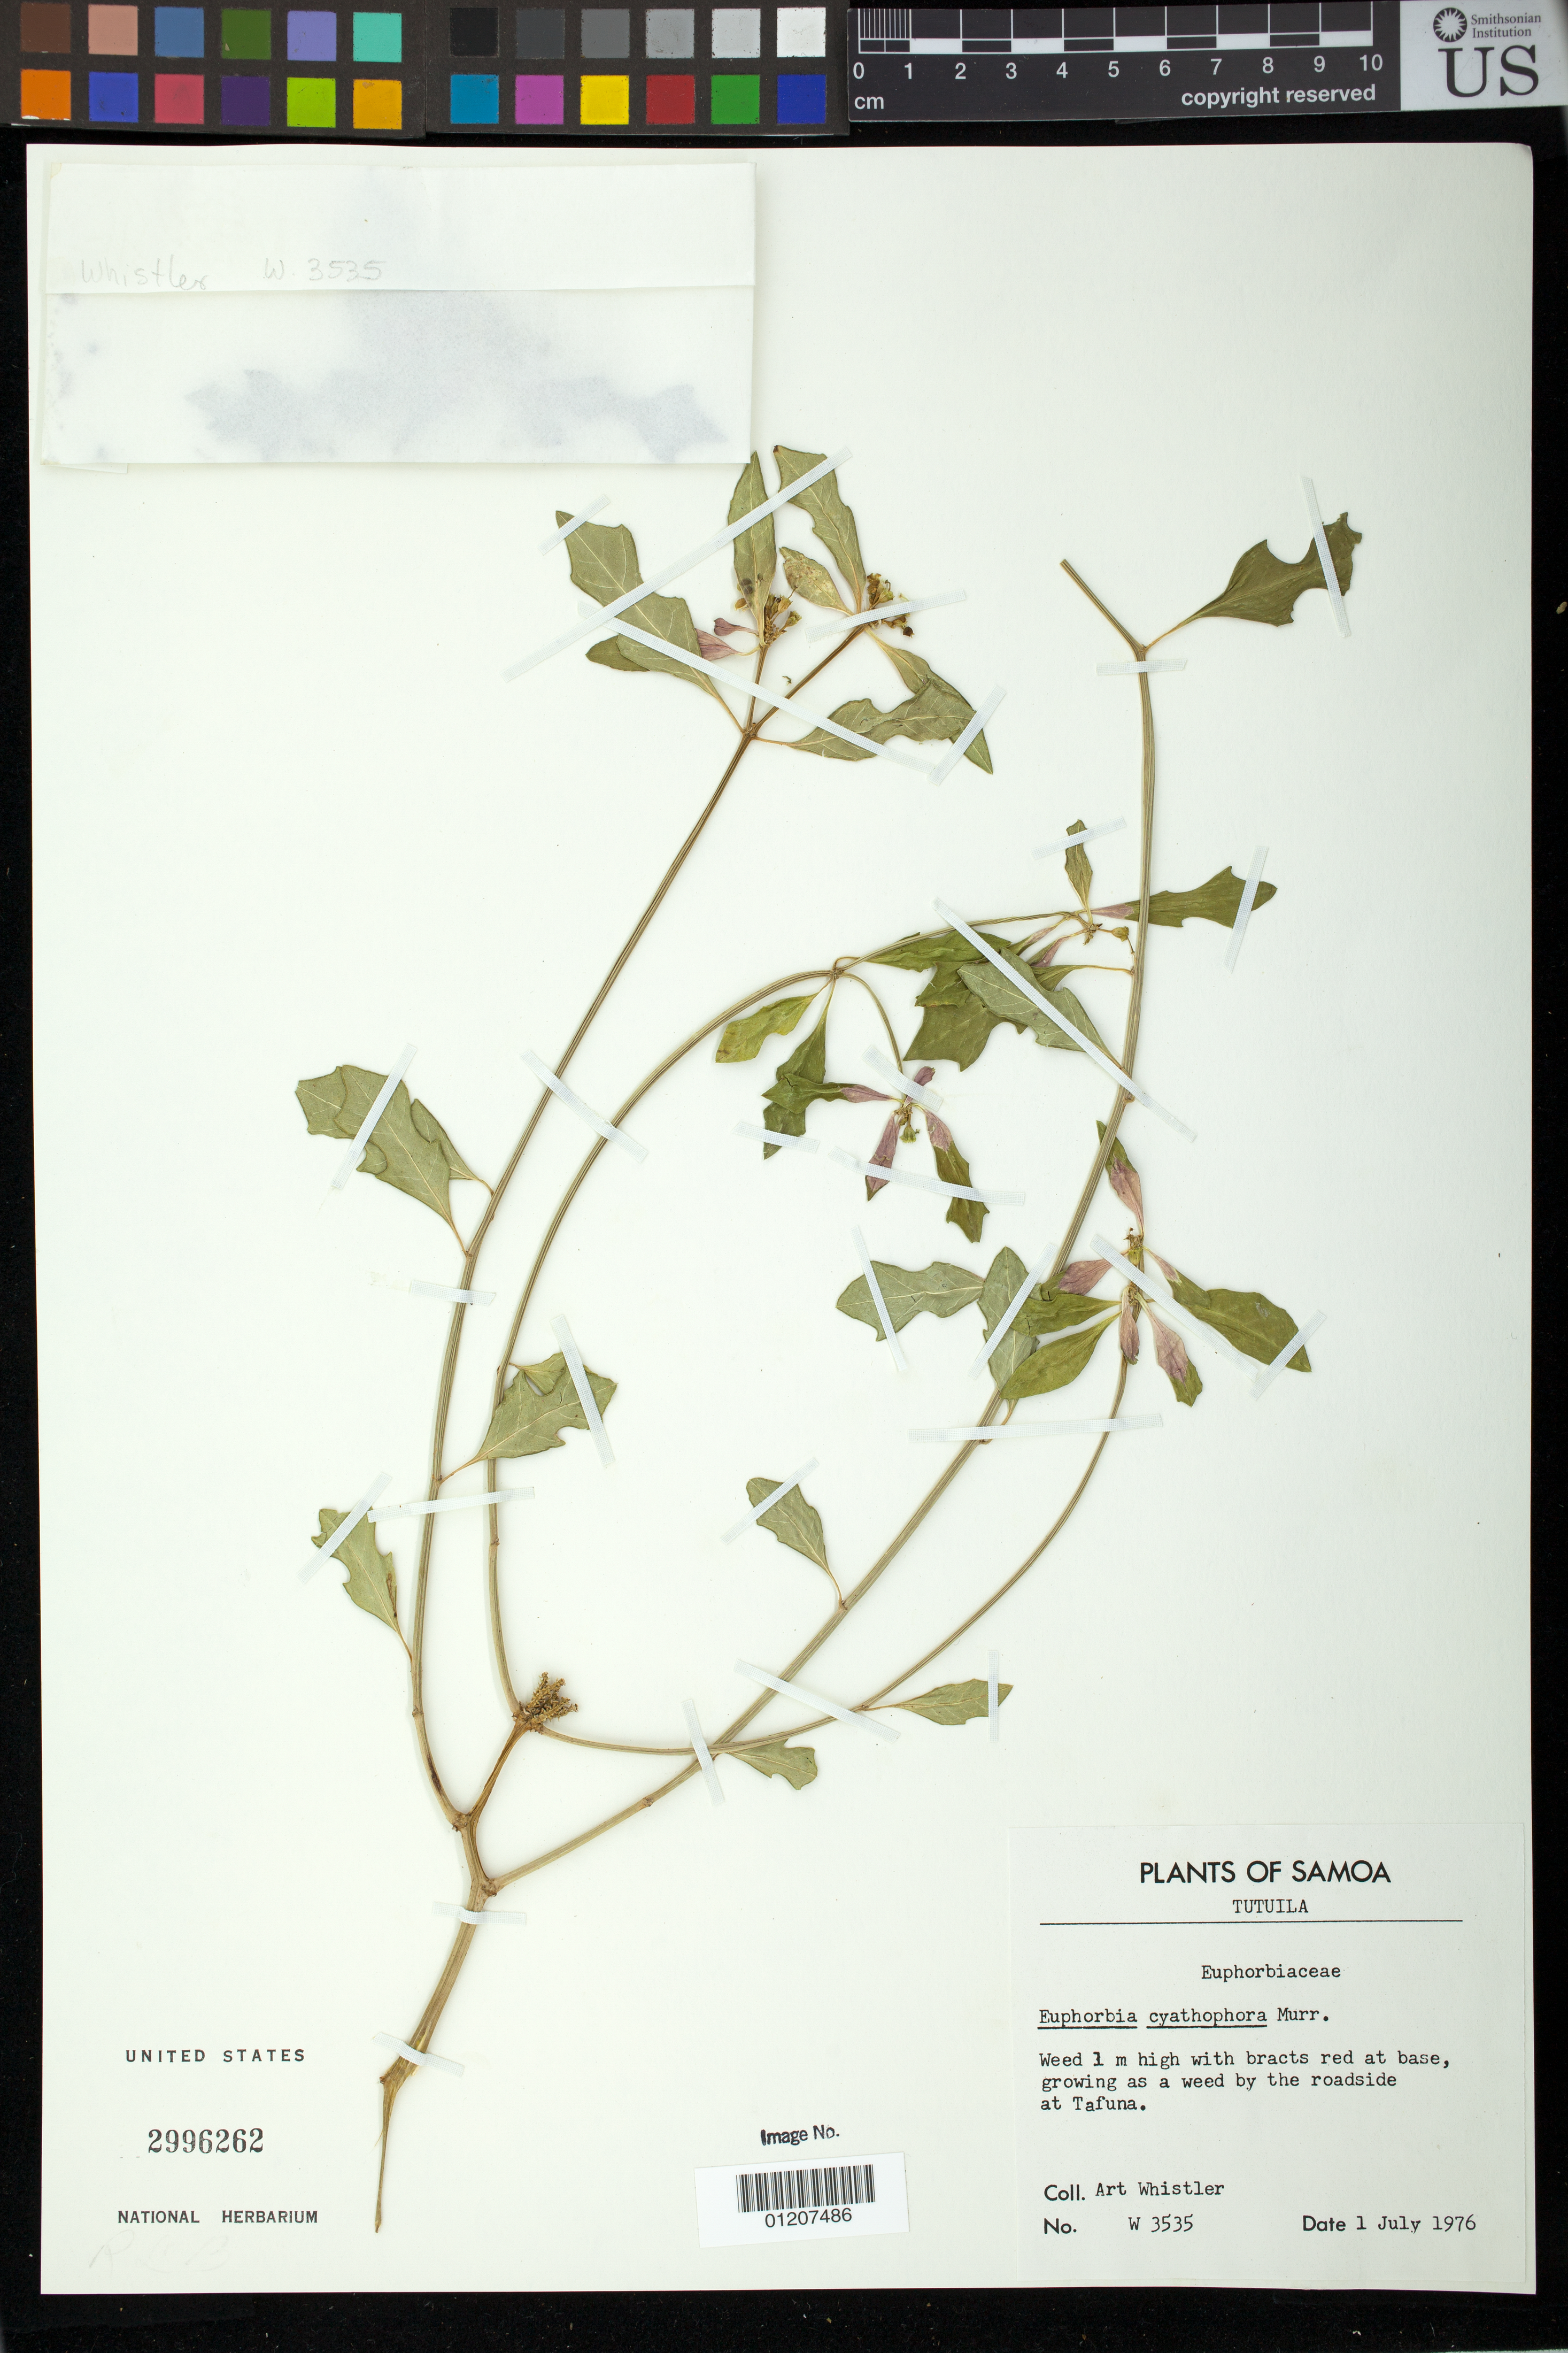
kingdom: Plantae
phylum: Tracheophyta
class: Magnoliopsida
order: Malpighiales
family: Euphorbiaceae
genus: Euphorbia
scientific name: Euphorbia heterophylla var. cyathophora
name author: (Murr.) Griseb.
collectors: A. Whistler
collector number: W 3535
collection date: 1976-07-01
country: American Samoa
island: Tutuila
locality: by the roadside at Tafuna.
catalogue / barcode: US 2996262